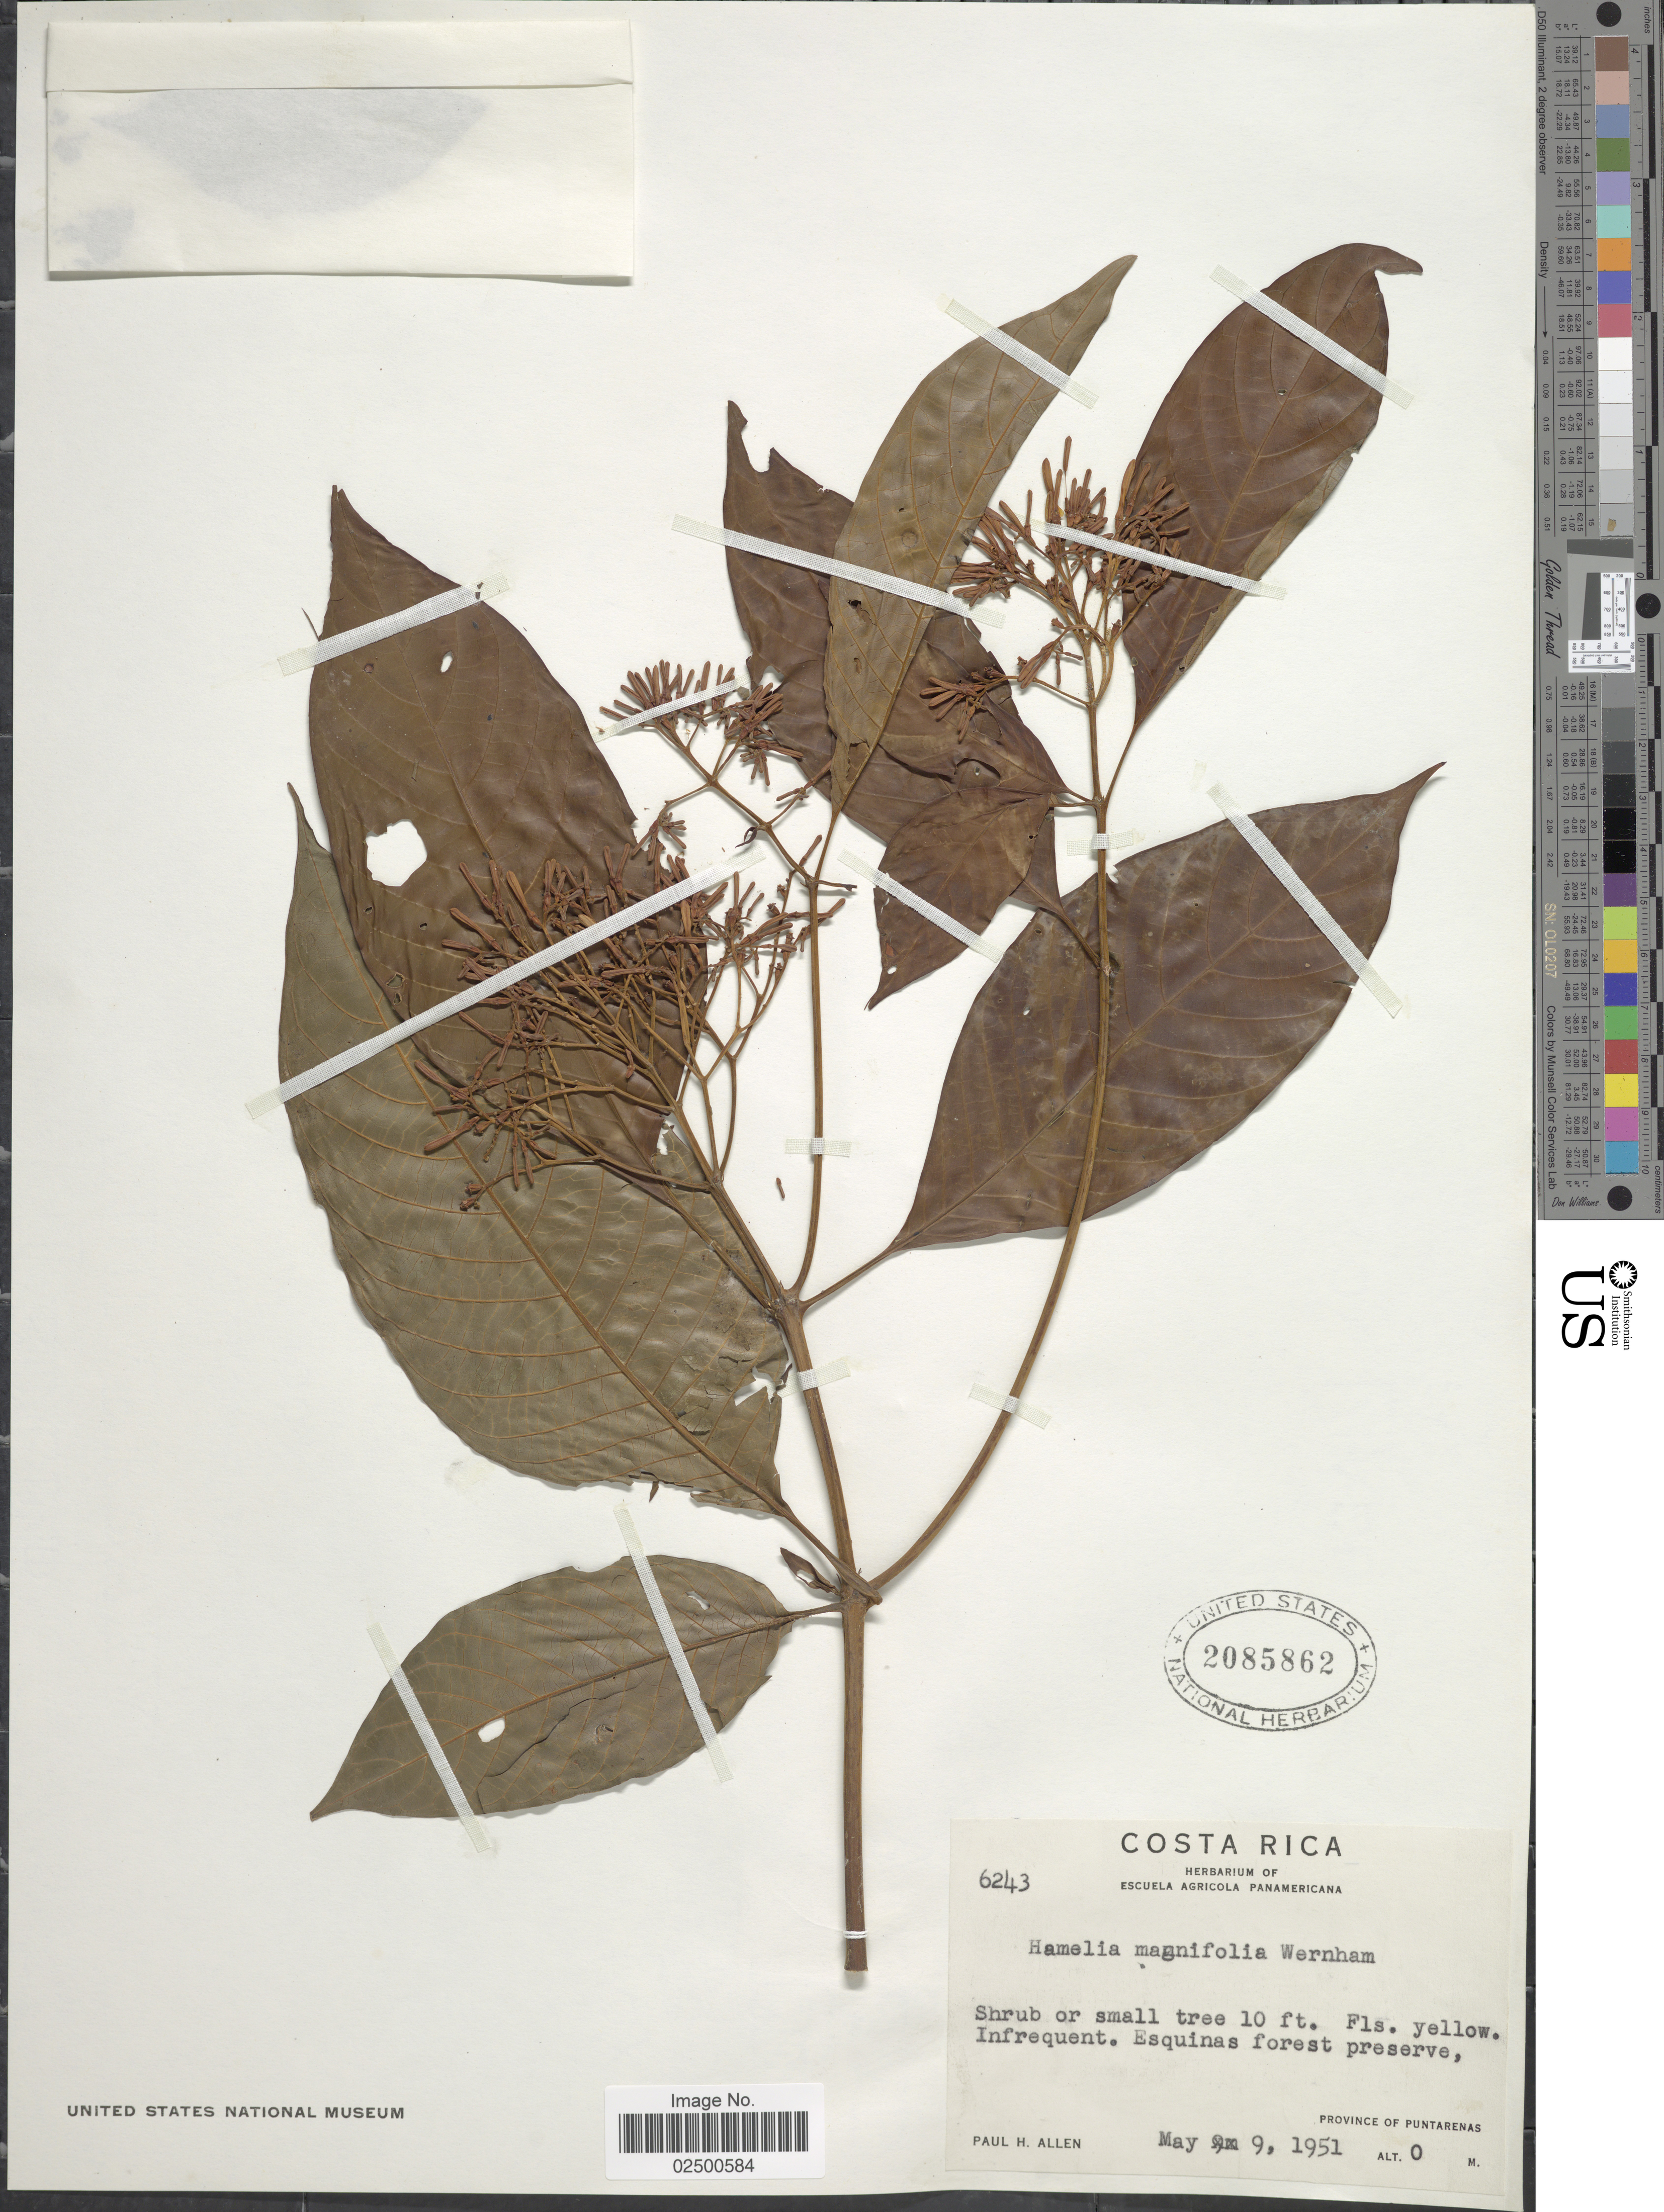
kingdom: Plantae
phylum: Tracheophyta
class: Magnoliopsida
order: Gentianales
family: Rubiaceae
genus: Hamelia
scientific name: Hamelia magnifolia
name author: Wernham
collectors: P. H. Allen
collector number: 6243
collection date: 1951-05-09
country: Costa Rica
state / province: Puntarenas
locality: Esquinas forest preserve.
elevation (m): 0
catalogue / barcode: US 2085862